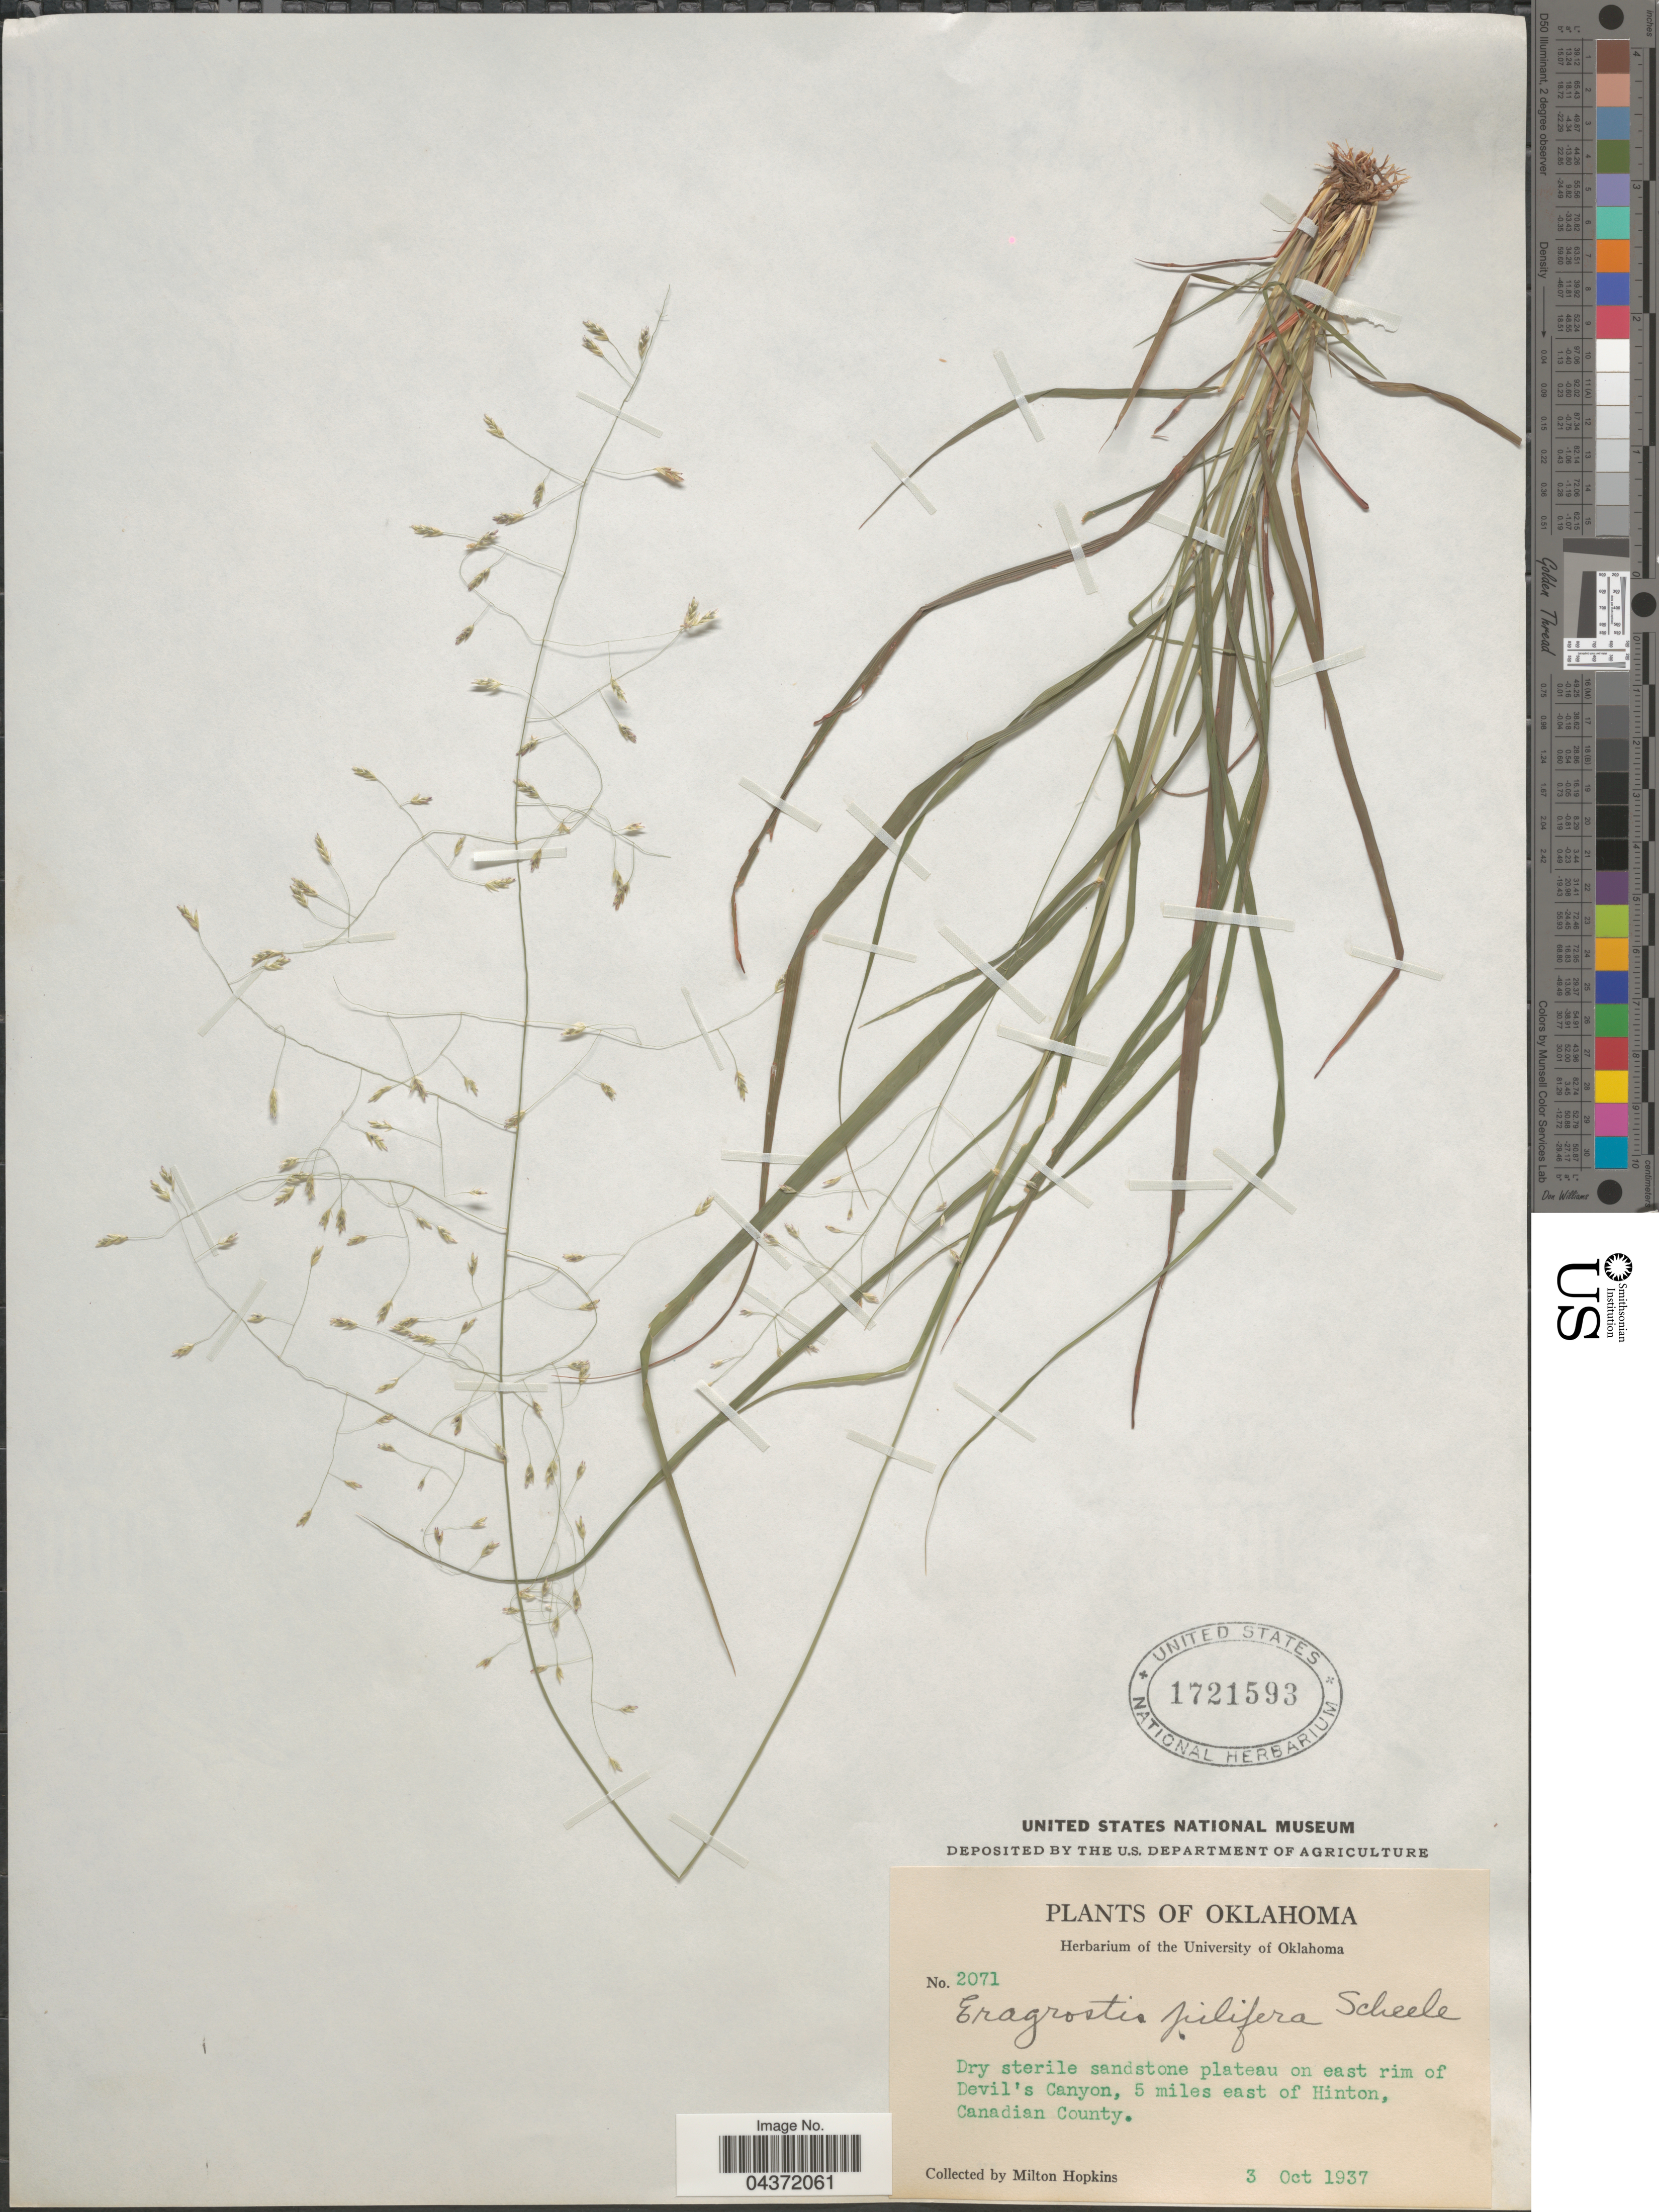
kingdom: Plantae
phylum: Tracheophyta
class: Liliopsida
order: Poales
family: Poaceae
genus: Eragrostis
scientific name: Eragrostis trichodes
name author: (Nutt.) Alph. Wood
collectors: M. Hopkins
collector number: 2071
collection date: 1937-10-03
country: United States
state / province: Oklahoma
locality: Dry sterile sandstone plateau on east rim of Devil's Canyon, 5 miles east of Hinton, Canadian County.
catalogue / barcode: US 1721593